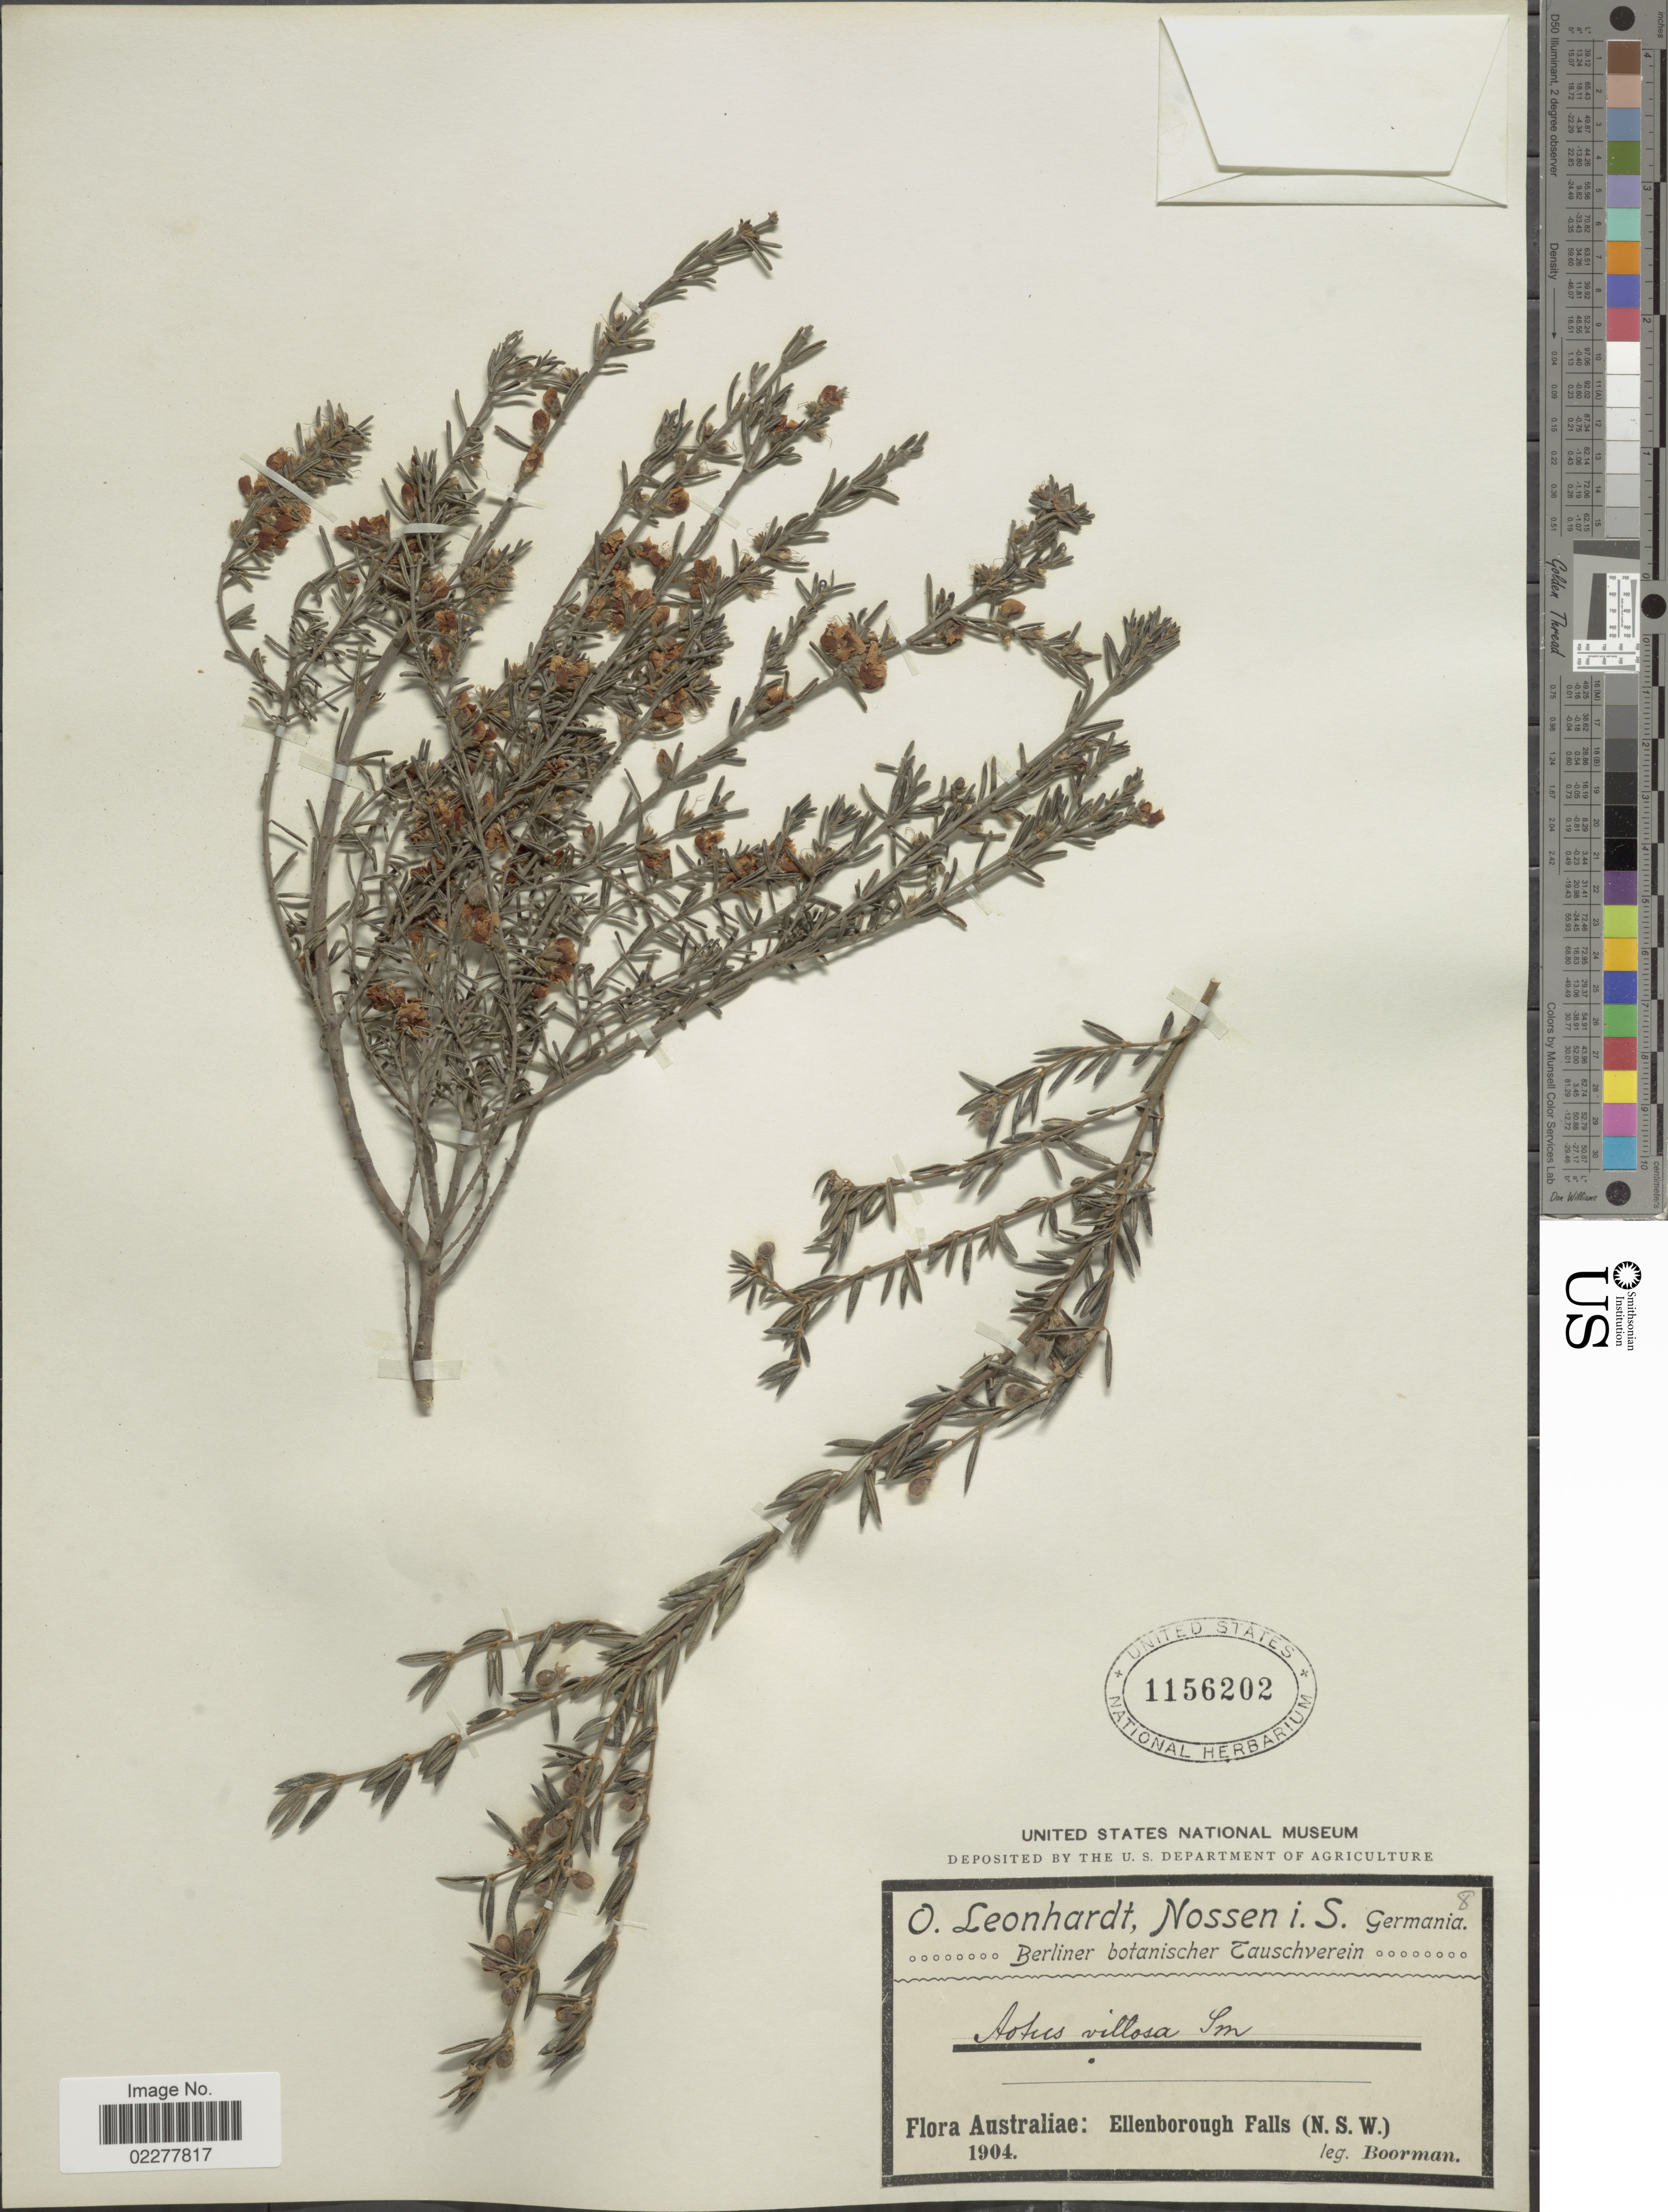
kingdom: Plantae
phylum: Tracheophyta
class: Magnoliopsida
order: Fabales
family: Fabaceae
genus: Aotus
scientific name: Aotus villosa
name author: Sm.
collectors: -. Boorman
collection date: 1904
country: Australia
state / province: New South Wales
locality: Australiae: Ellenborough Falls (N.S.W.)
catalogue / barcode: US 1156202